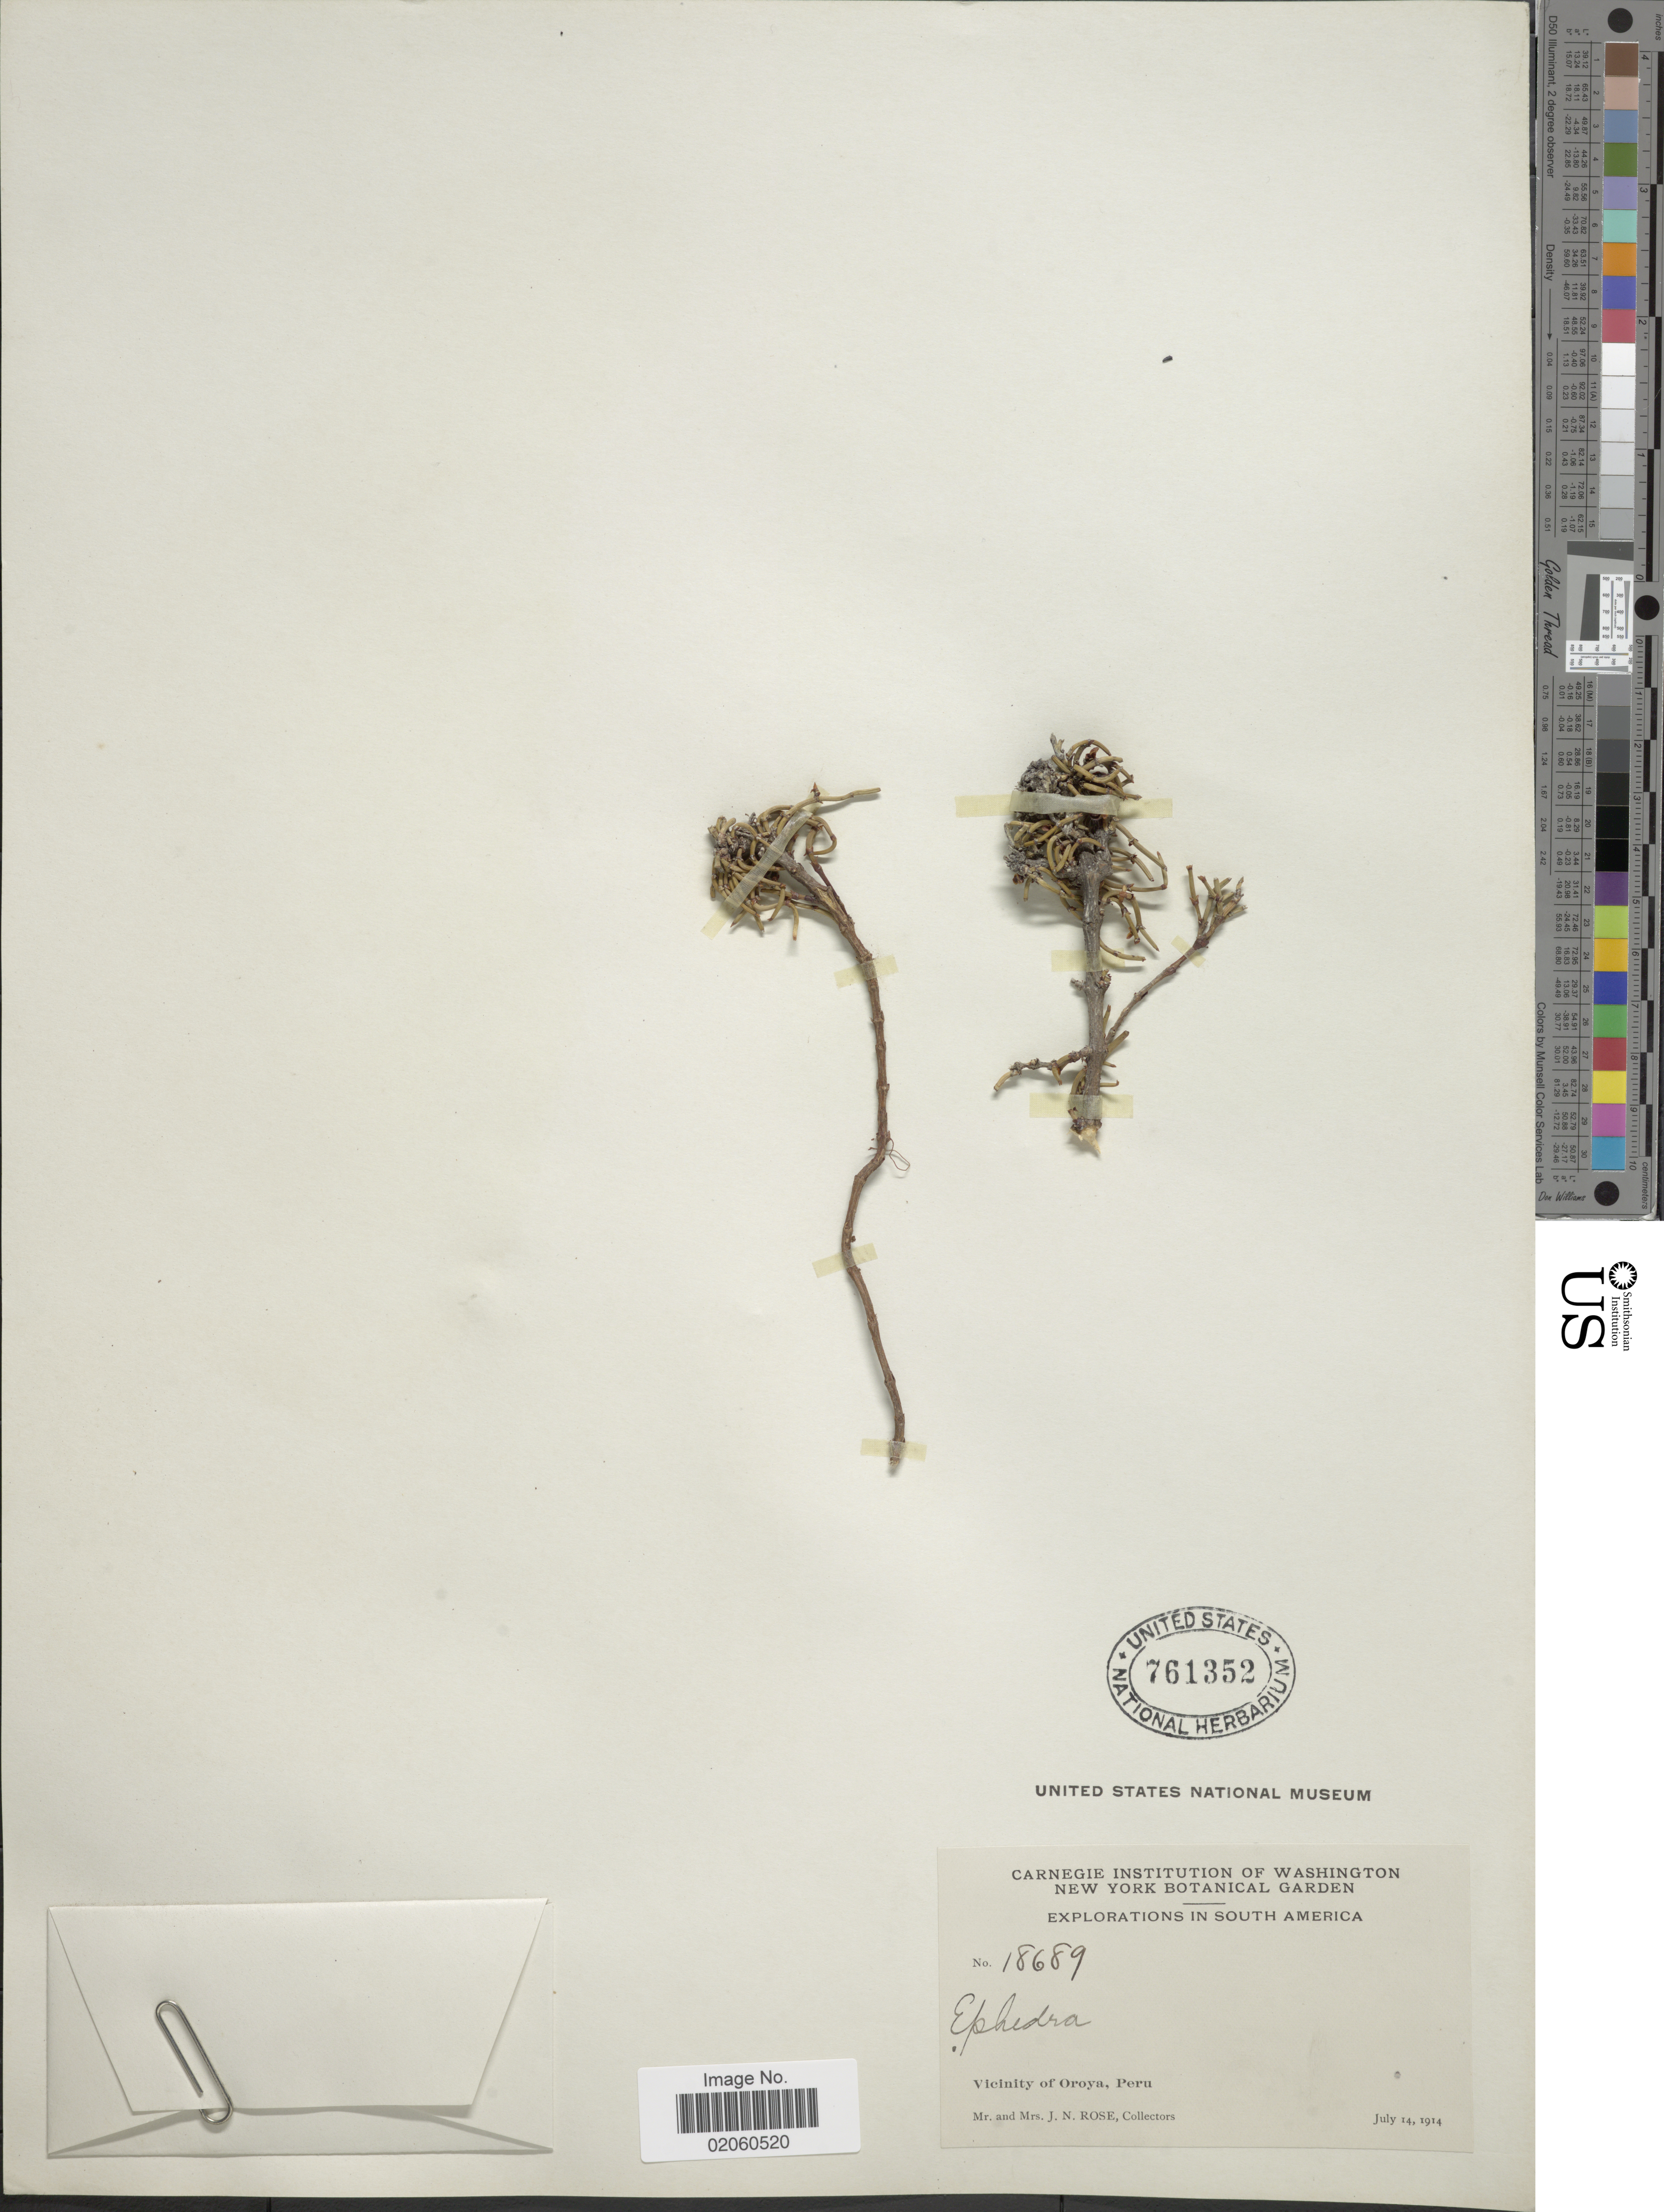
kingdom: Plantae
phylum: Tracheophyta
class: Gnetopsida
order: Ephedrales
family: Ephedraceae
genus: Ephedra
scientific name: Ephedra rupestris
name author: Benth.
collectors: J. N. Rose & L. B. Rose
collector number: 18689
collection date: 1914-07-14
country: Peru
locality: Vicinity of Oroya.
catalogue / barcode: US 761352